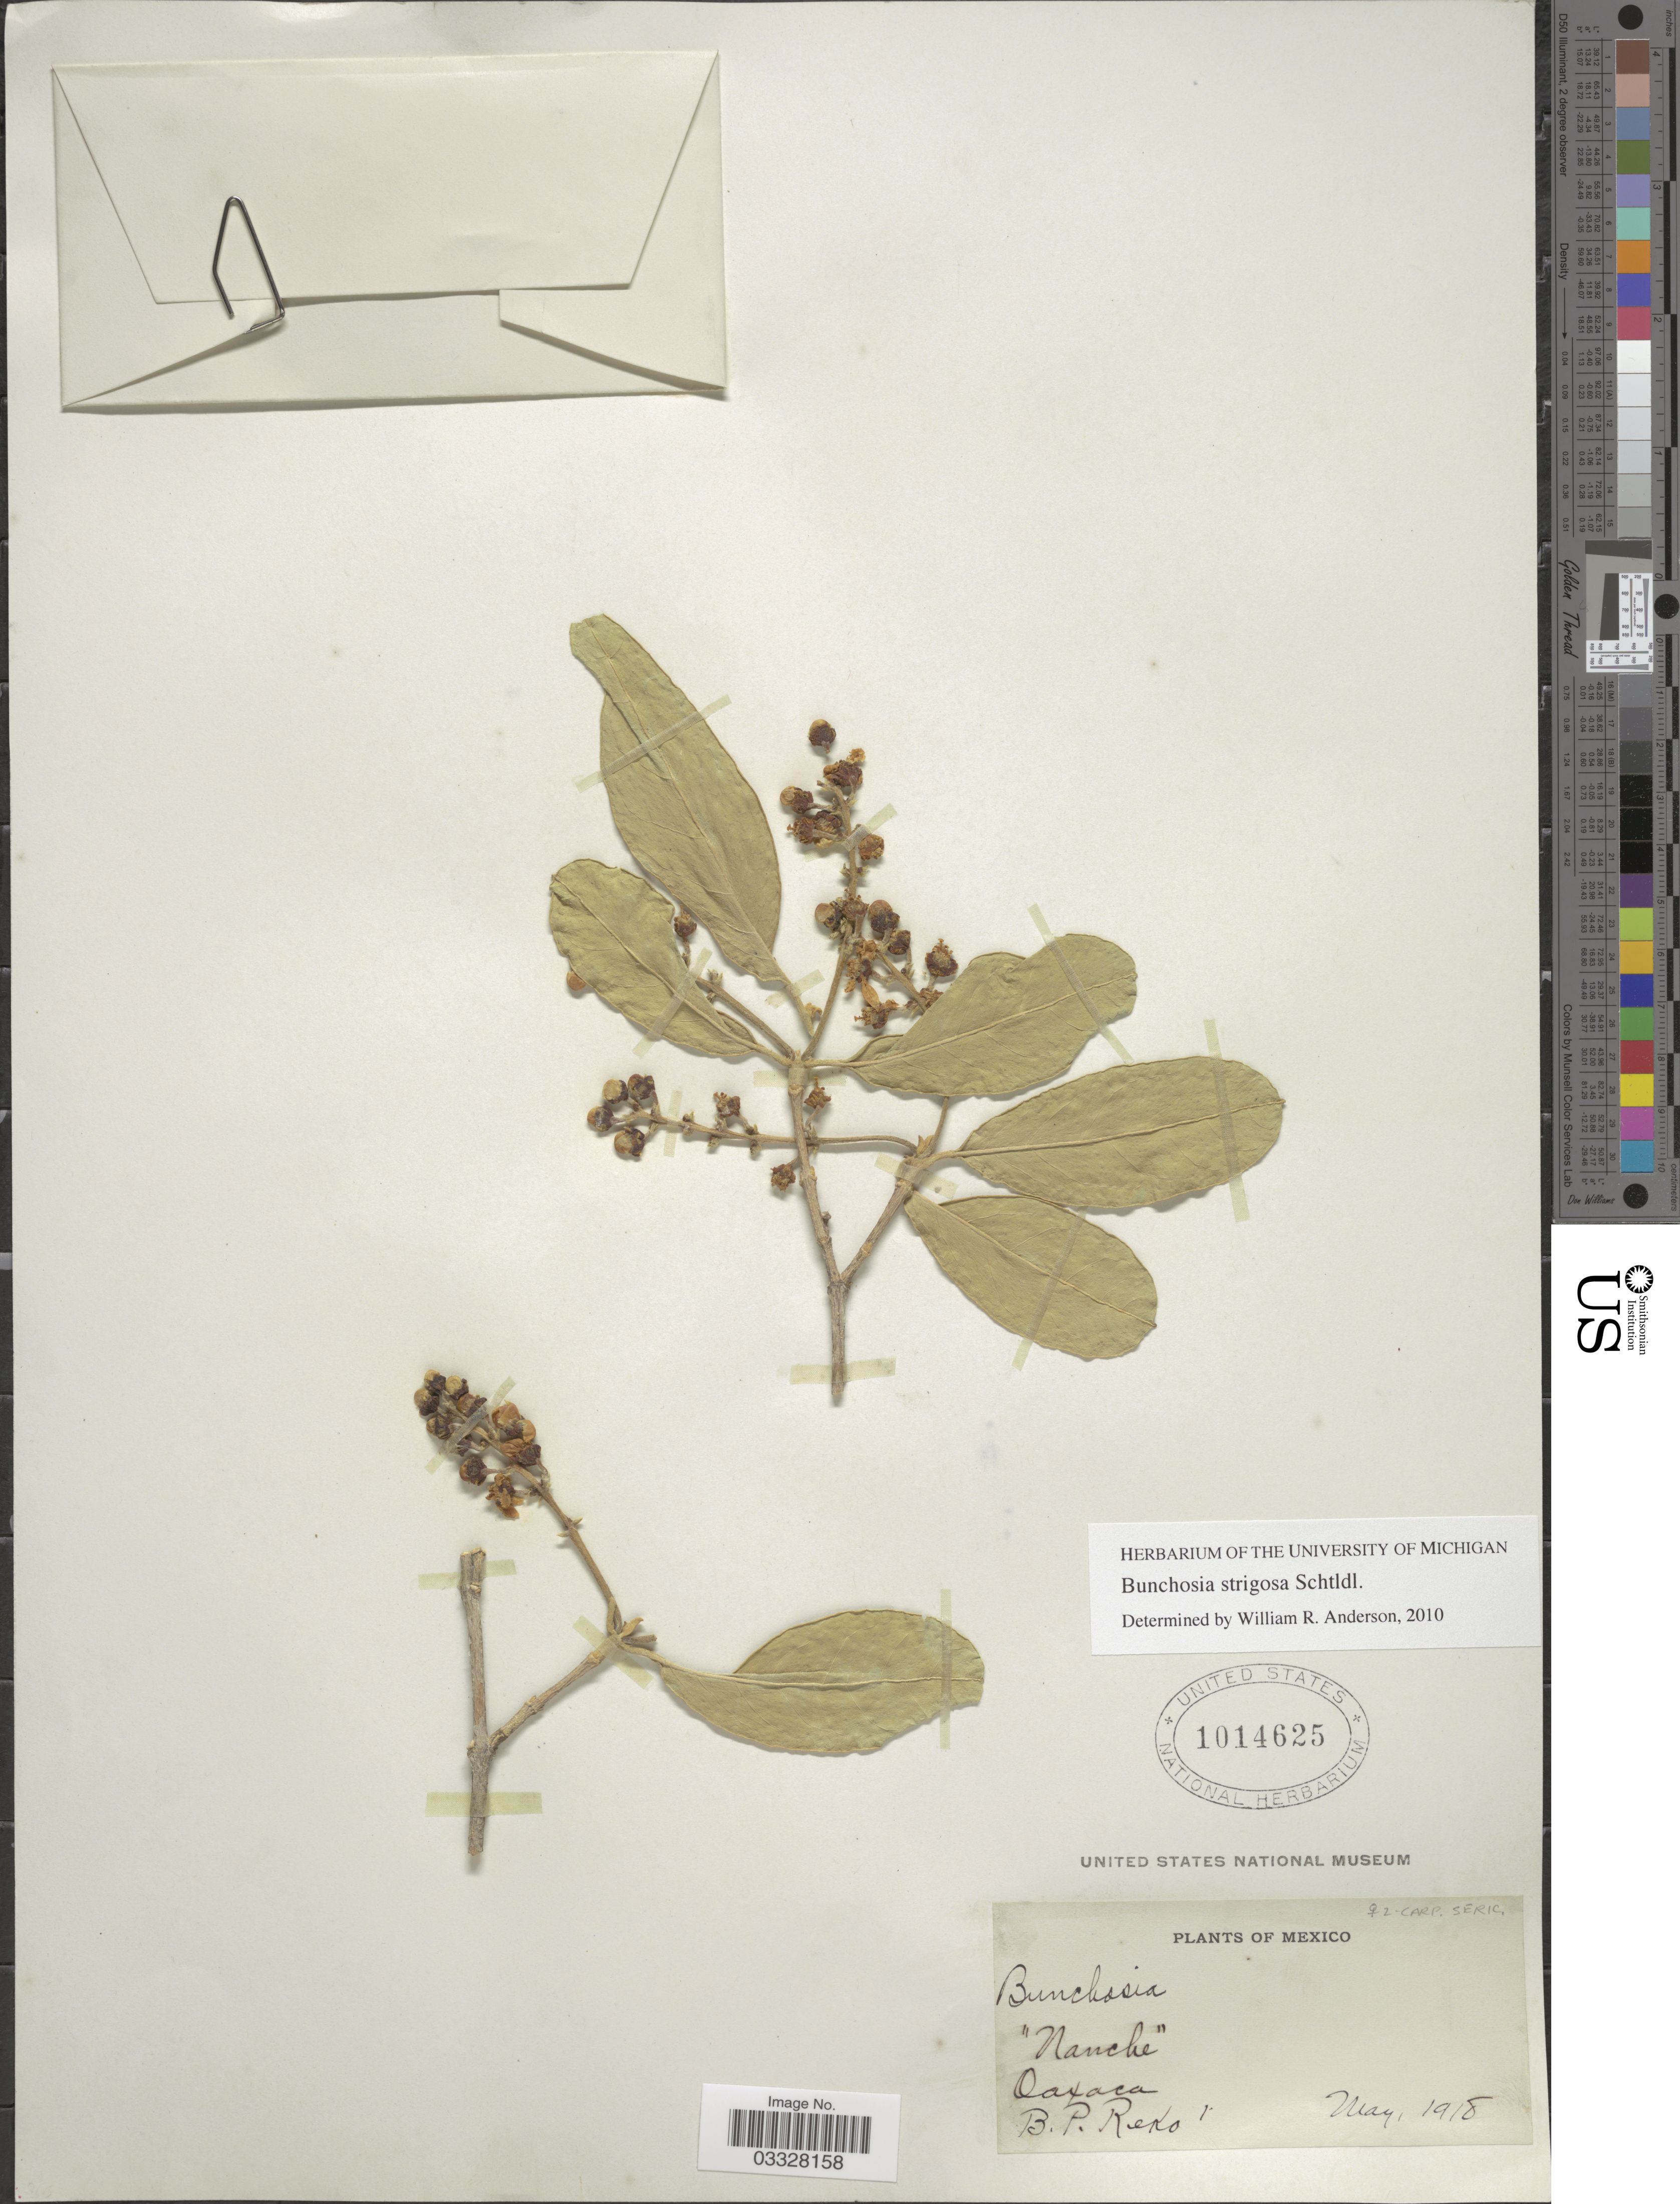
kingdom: Plantae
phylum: Tracheophyta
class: Magnoliopsida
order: Malpighiales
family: Malpighiaceae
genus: Bunchosia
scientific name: Bunchosia strigosa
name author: Schltdl.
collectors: B. P. Reko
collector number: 1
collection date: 1918-05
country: Mexico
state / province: Oaxaca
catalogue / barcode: US 1014625